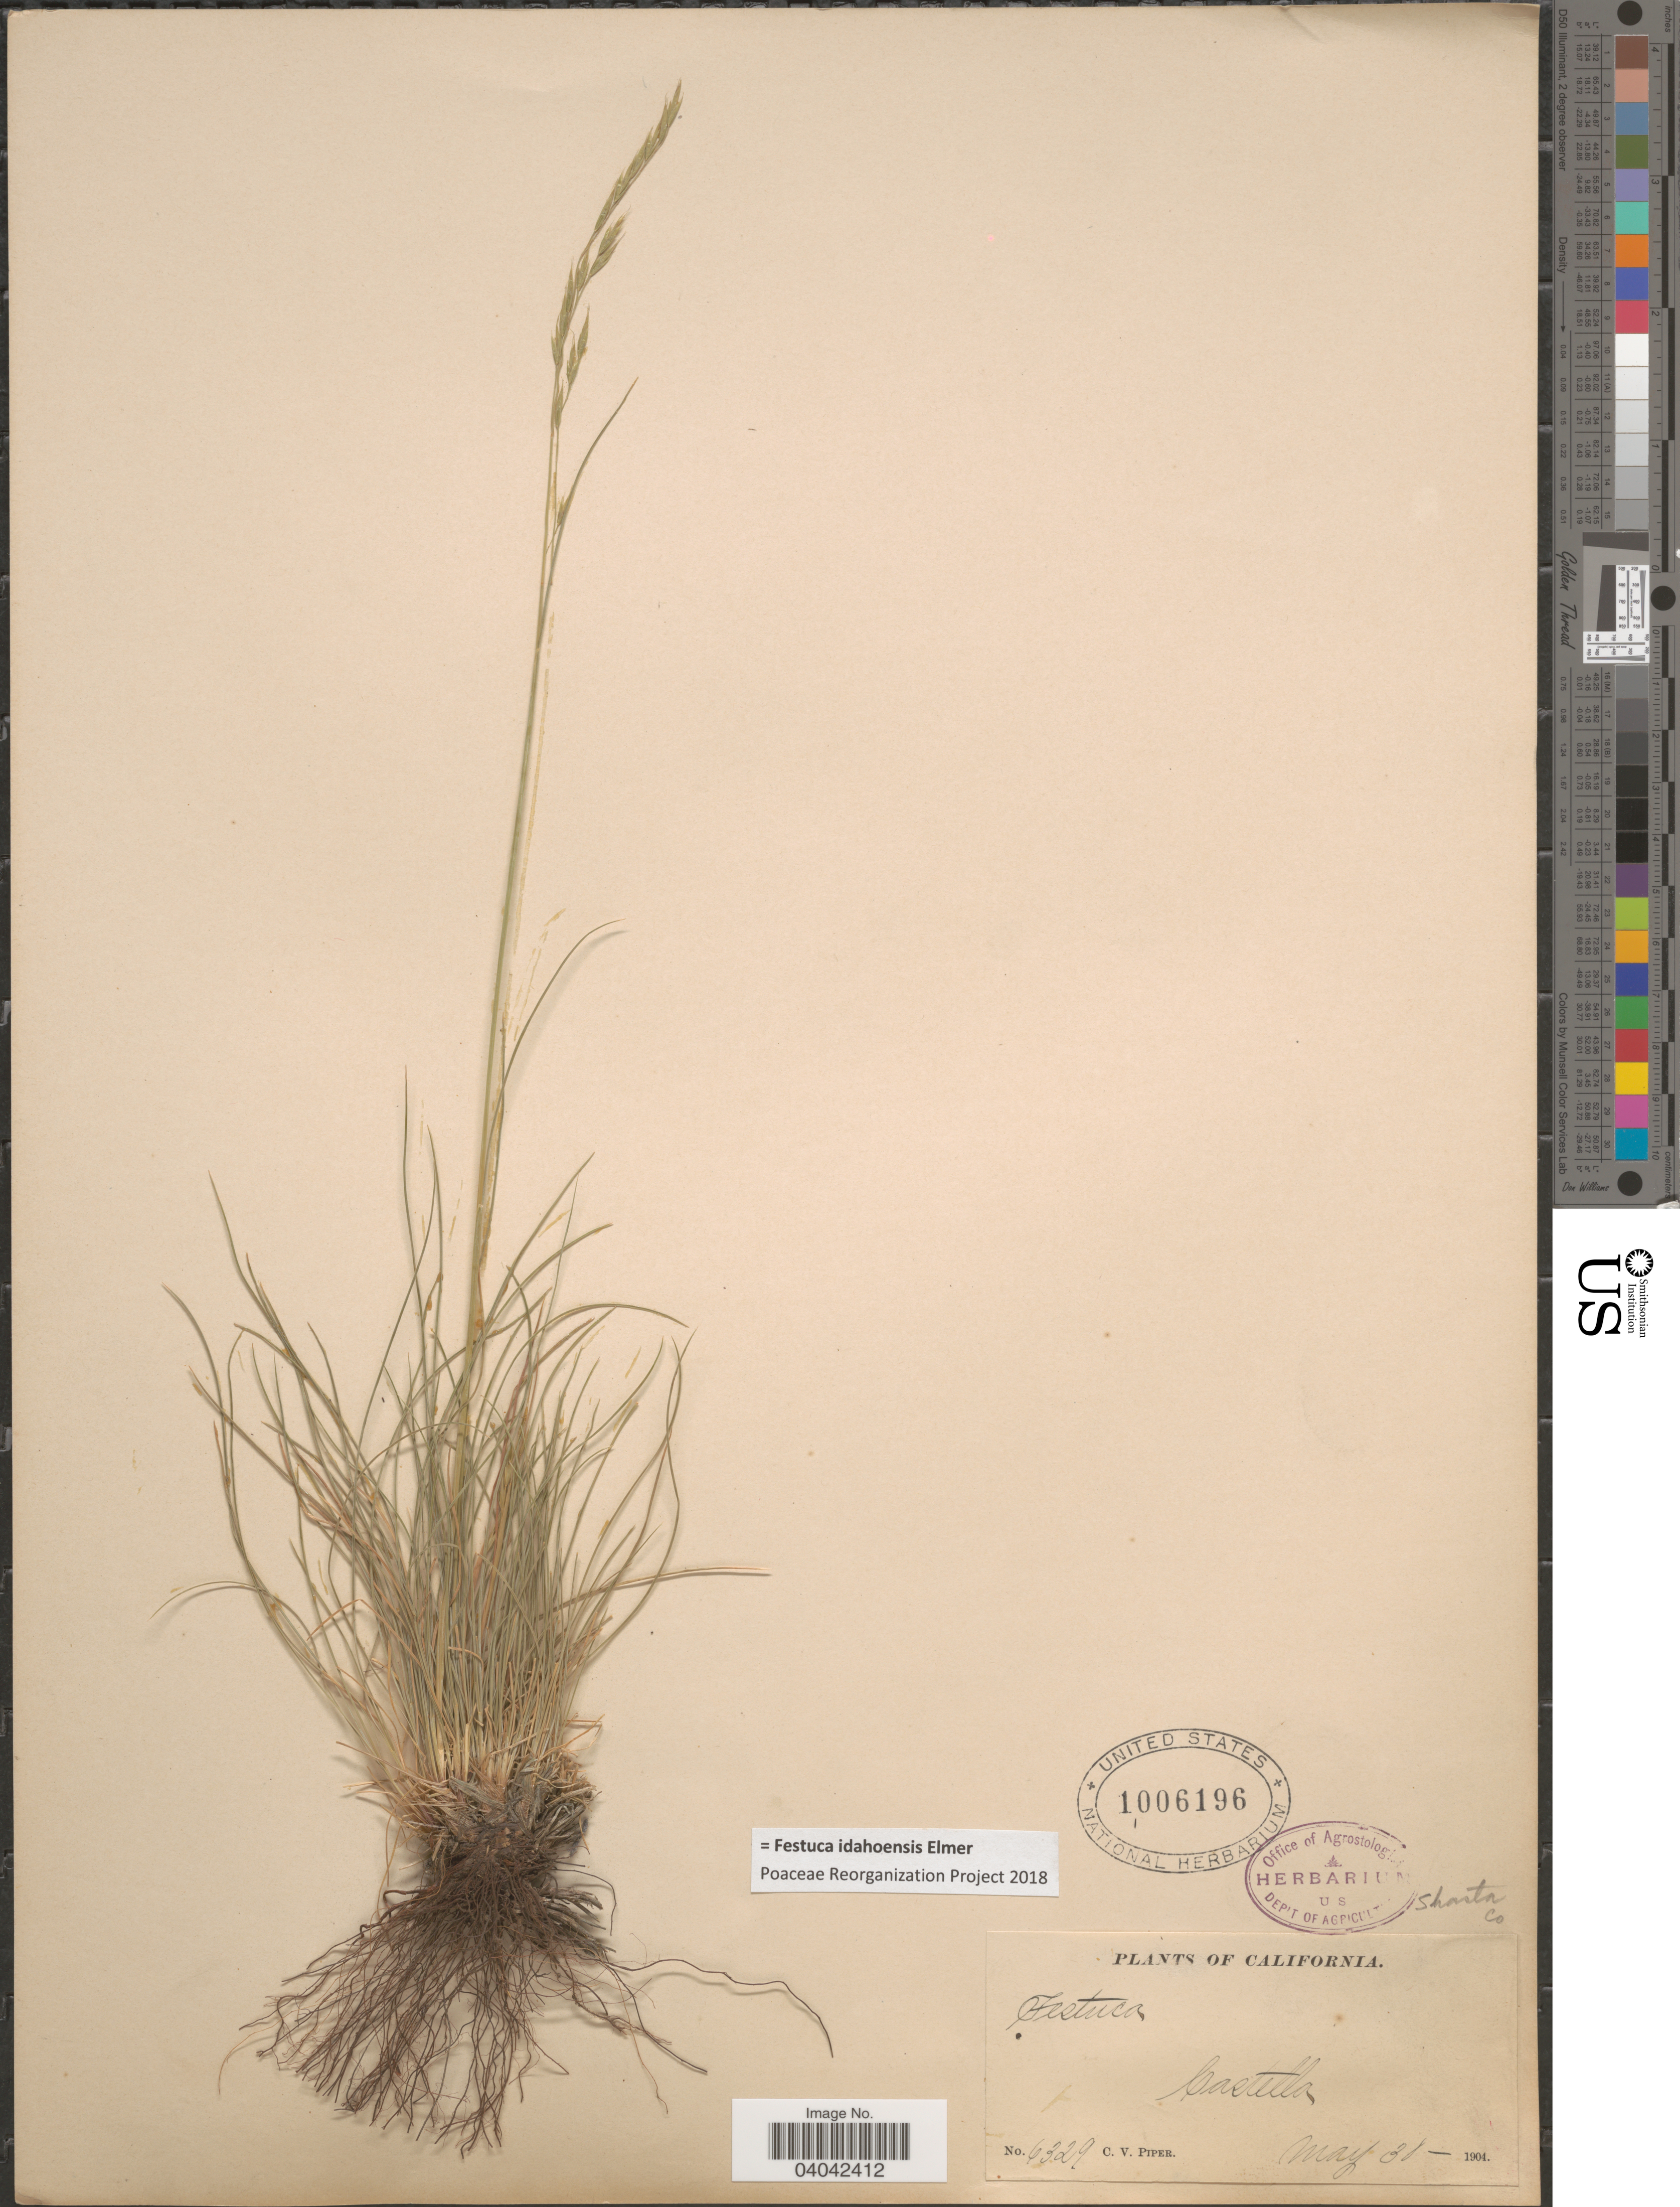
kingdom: Plantae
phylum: Tracheophyta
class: Liliopsida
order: Poales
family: Poaceae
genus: Festuca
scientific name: Festuca idahoensis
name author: Elmer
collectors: C. V. Piper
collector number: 6329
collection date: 1904-05-31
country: United States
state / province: California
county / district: Shasta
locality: Castella. Shasta Co.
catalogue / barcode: US 1006196